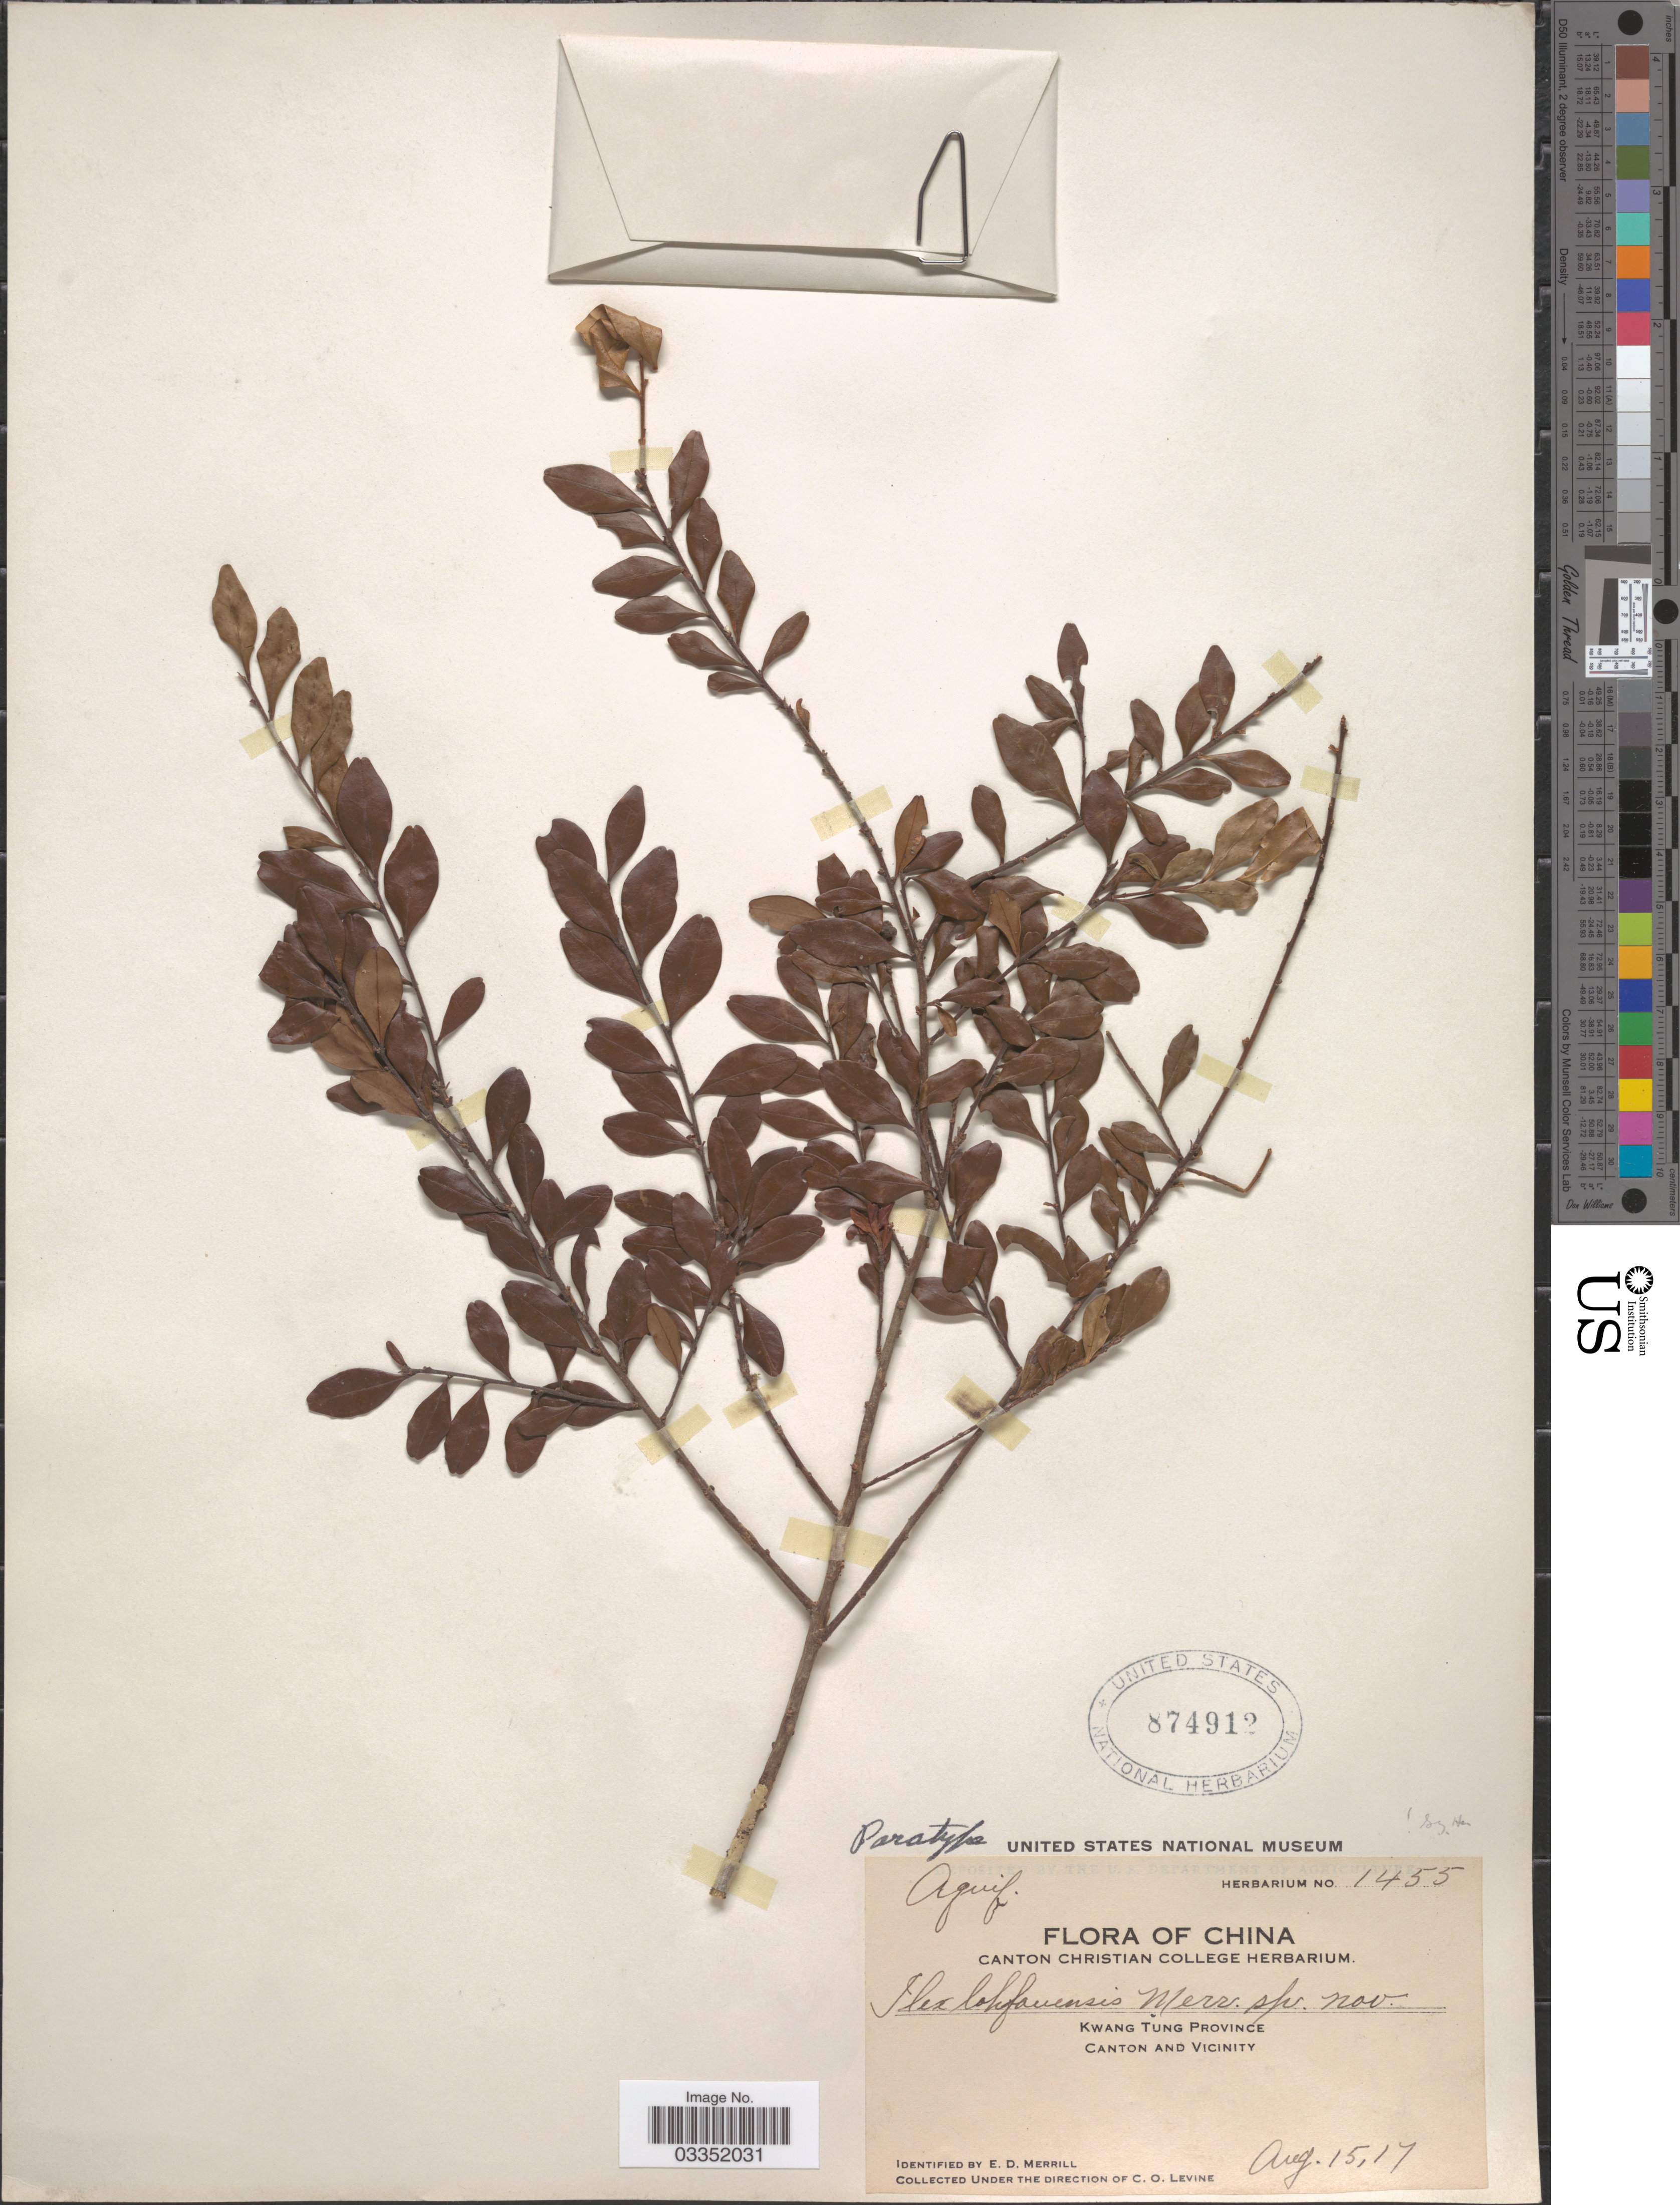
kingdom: Plantae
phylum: Tracheophyta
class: Magnoliopsida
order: Aquifoliales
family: Aquifoliaceae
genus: Ilex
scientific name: Ilex lohfauensis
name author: Merr.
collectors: C. O. Levine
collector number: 1455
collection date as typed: Transcribed d/m/y: 15/7/17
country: China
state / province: Guangdong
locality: Kwang Tung Province. Canton and Vicinity.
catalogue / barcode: US 874912